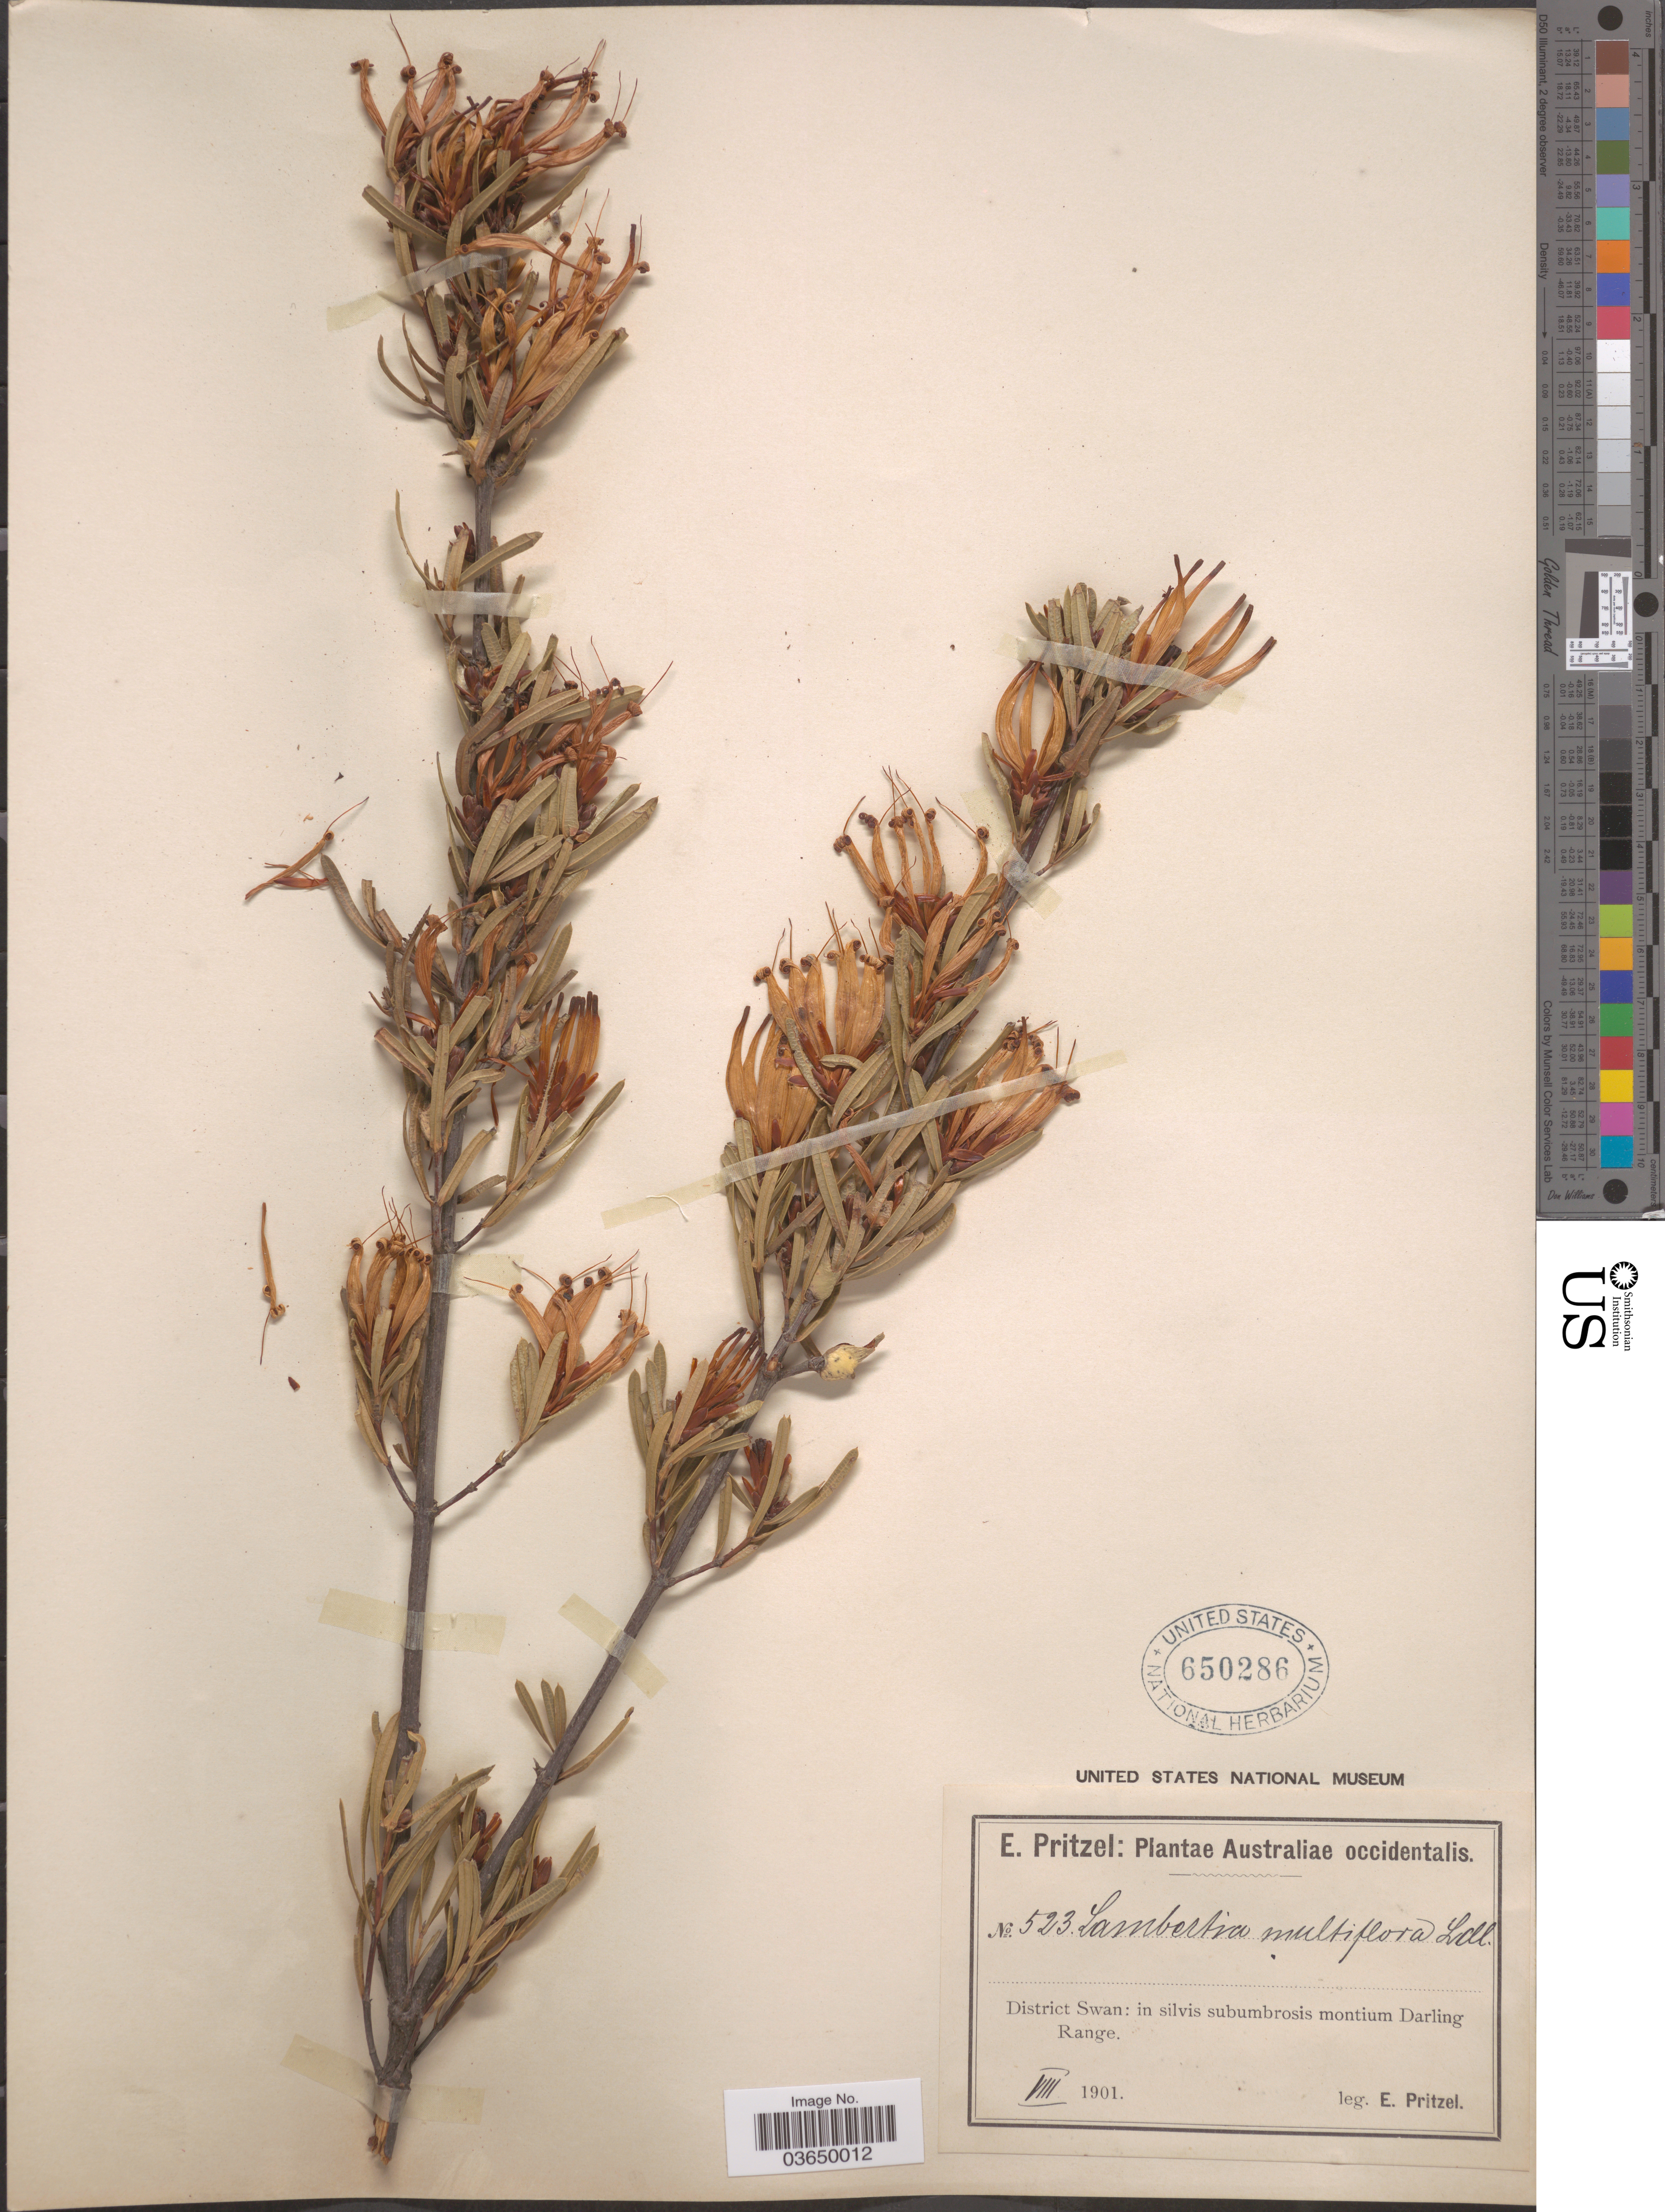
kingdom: Plantae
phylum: Tracheophyta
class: Magnoliopsida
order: Proteales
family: Proteaceae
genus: Lambertia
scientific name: Lambertia multiflora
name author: Lindl.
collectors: E. G. Pritzel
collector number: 523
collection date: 1901-08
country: Australia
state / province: Western Australia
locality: Australiae occidentalis. District Swan: in silvis subumbrosis montium Darling Range.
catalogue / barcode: US 650286